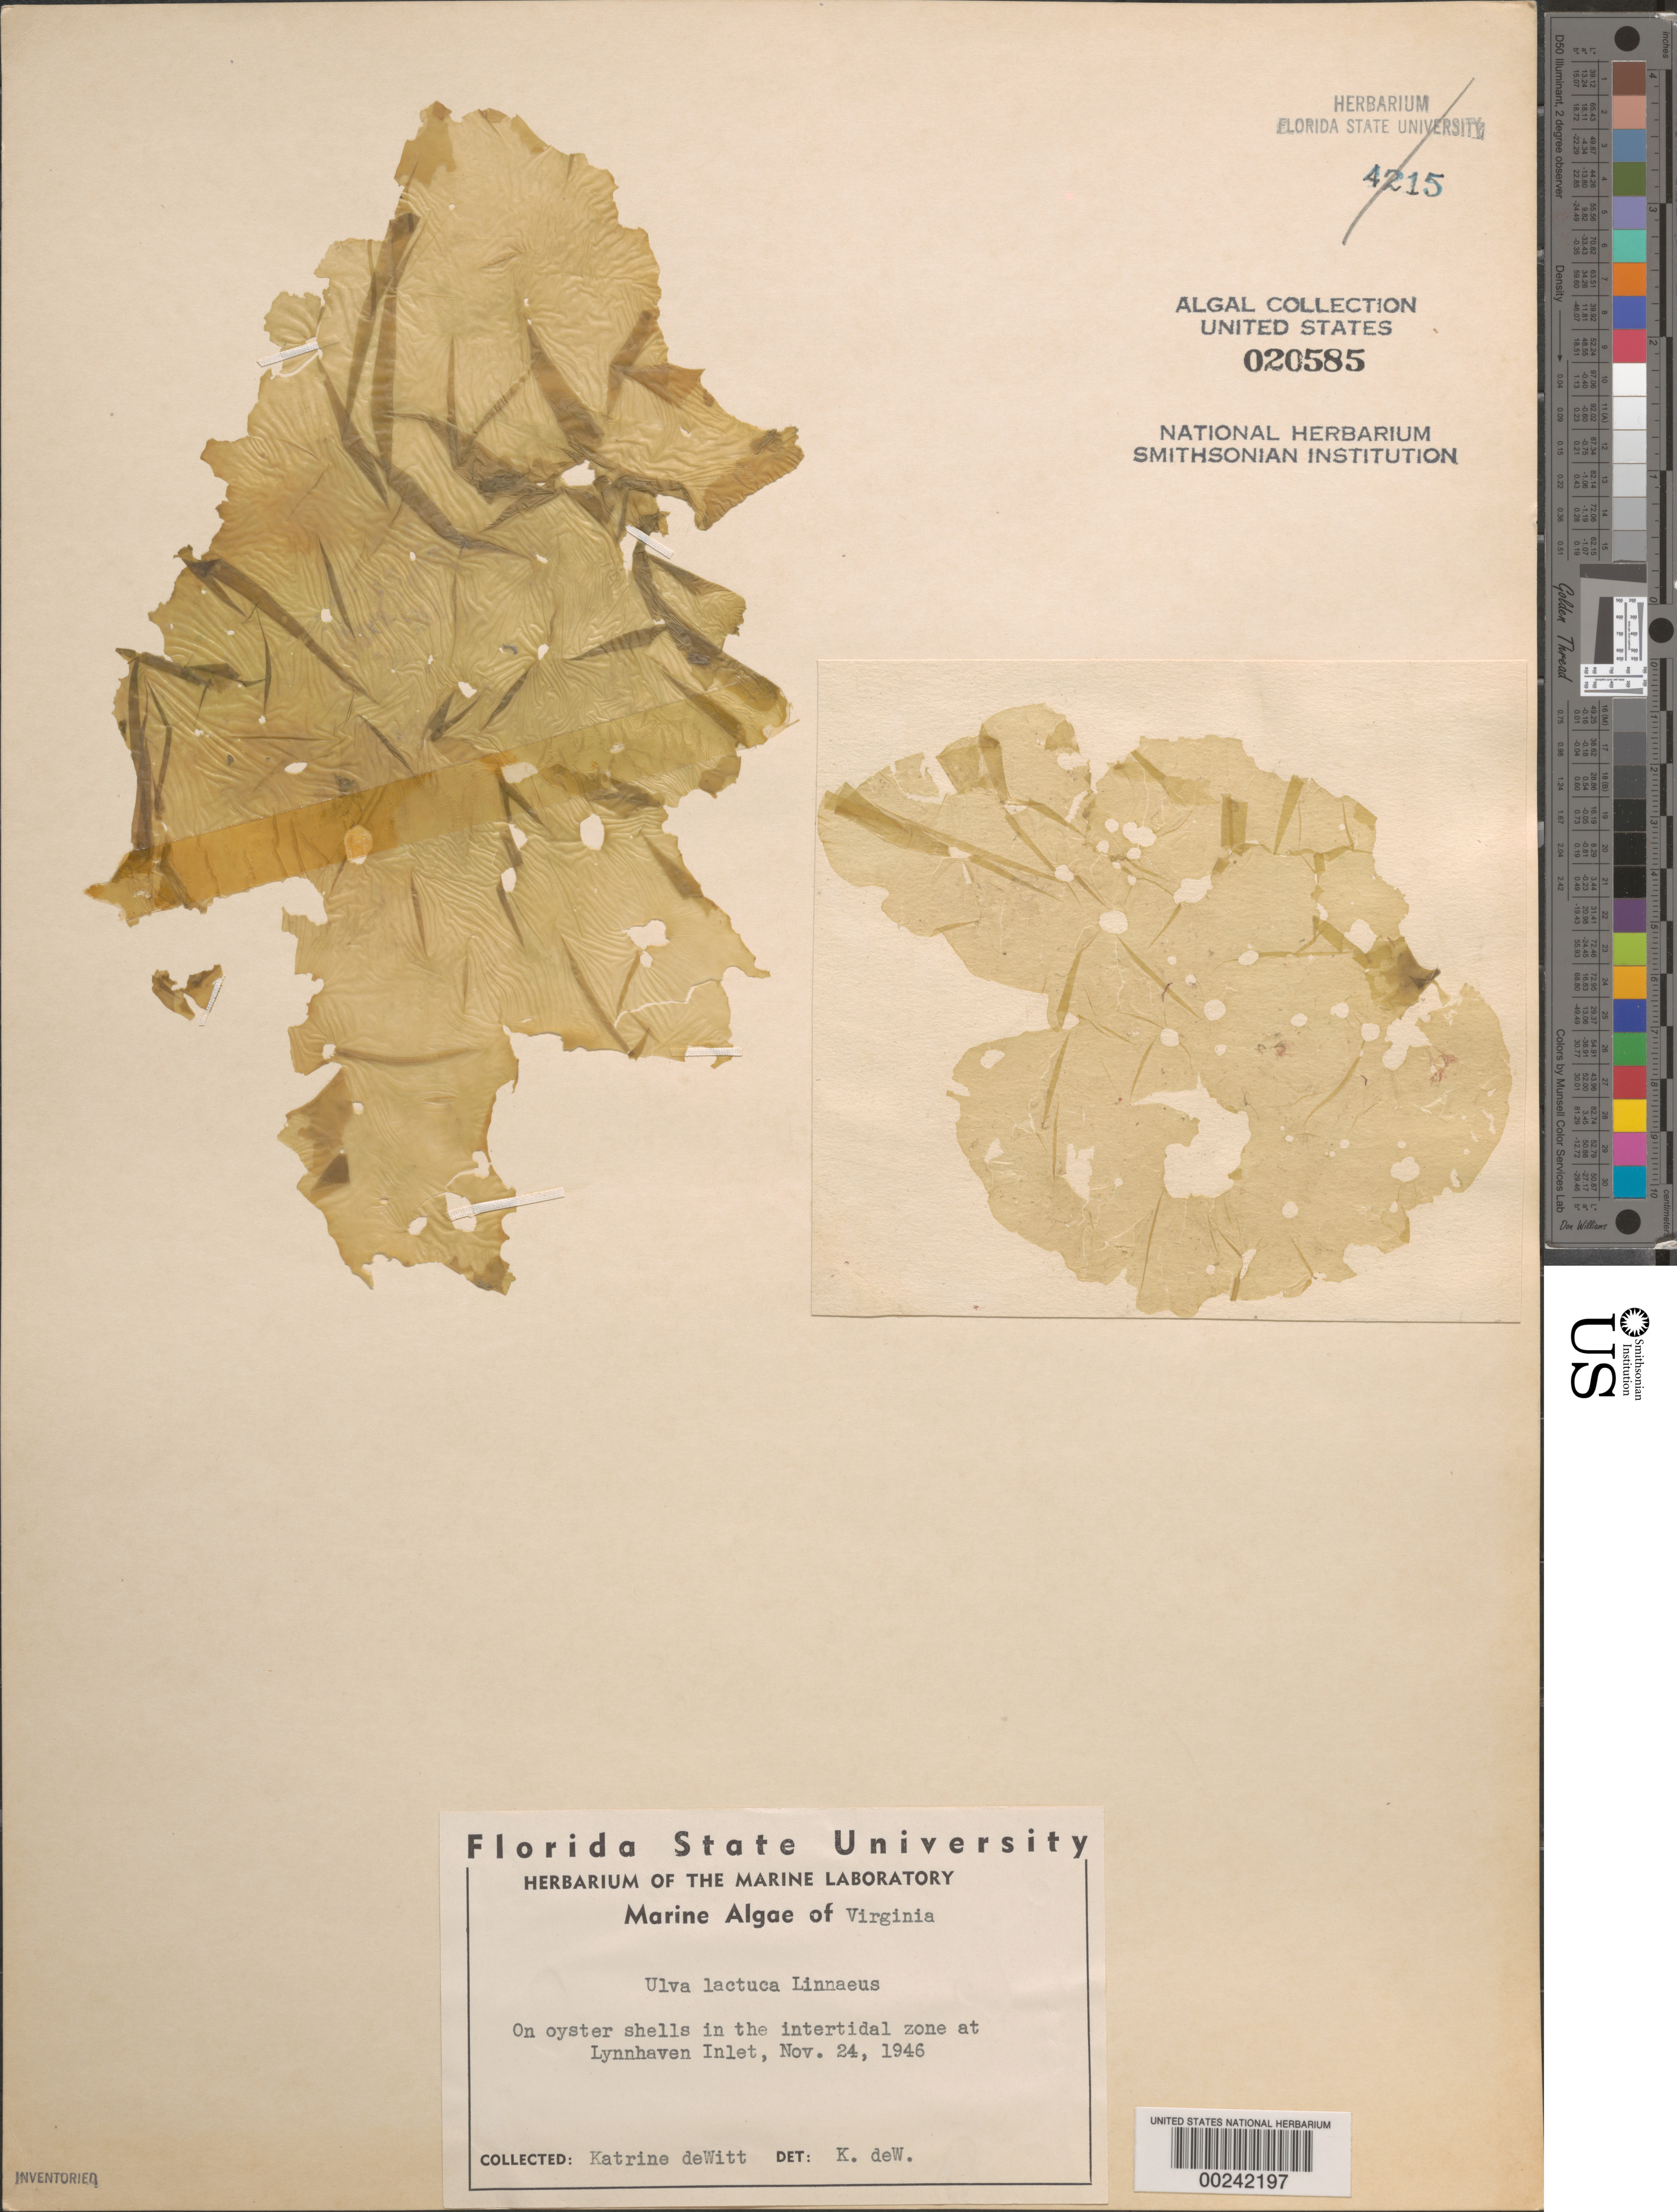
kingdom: Plantae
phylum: Chlorophyta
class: Ulvophyceae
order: Ulvales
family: Ulvaceae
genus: Ulva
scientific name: Ulva lactuca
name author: L.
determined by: deWitt, K.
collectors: K. deWitt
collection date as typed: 24 Nov 1946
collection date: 1946-11-24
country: United States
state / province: Virginia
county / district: City of Virginia Beach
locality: Lynnhaven Inlet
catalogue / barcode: US 20585